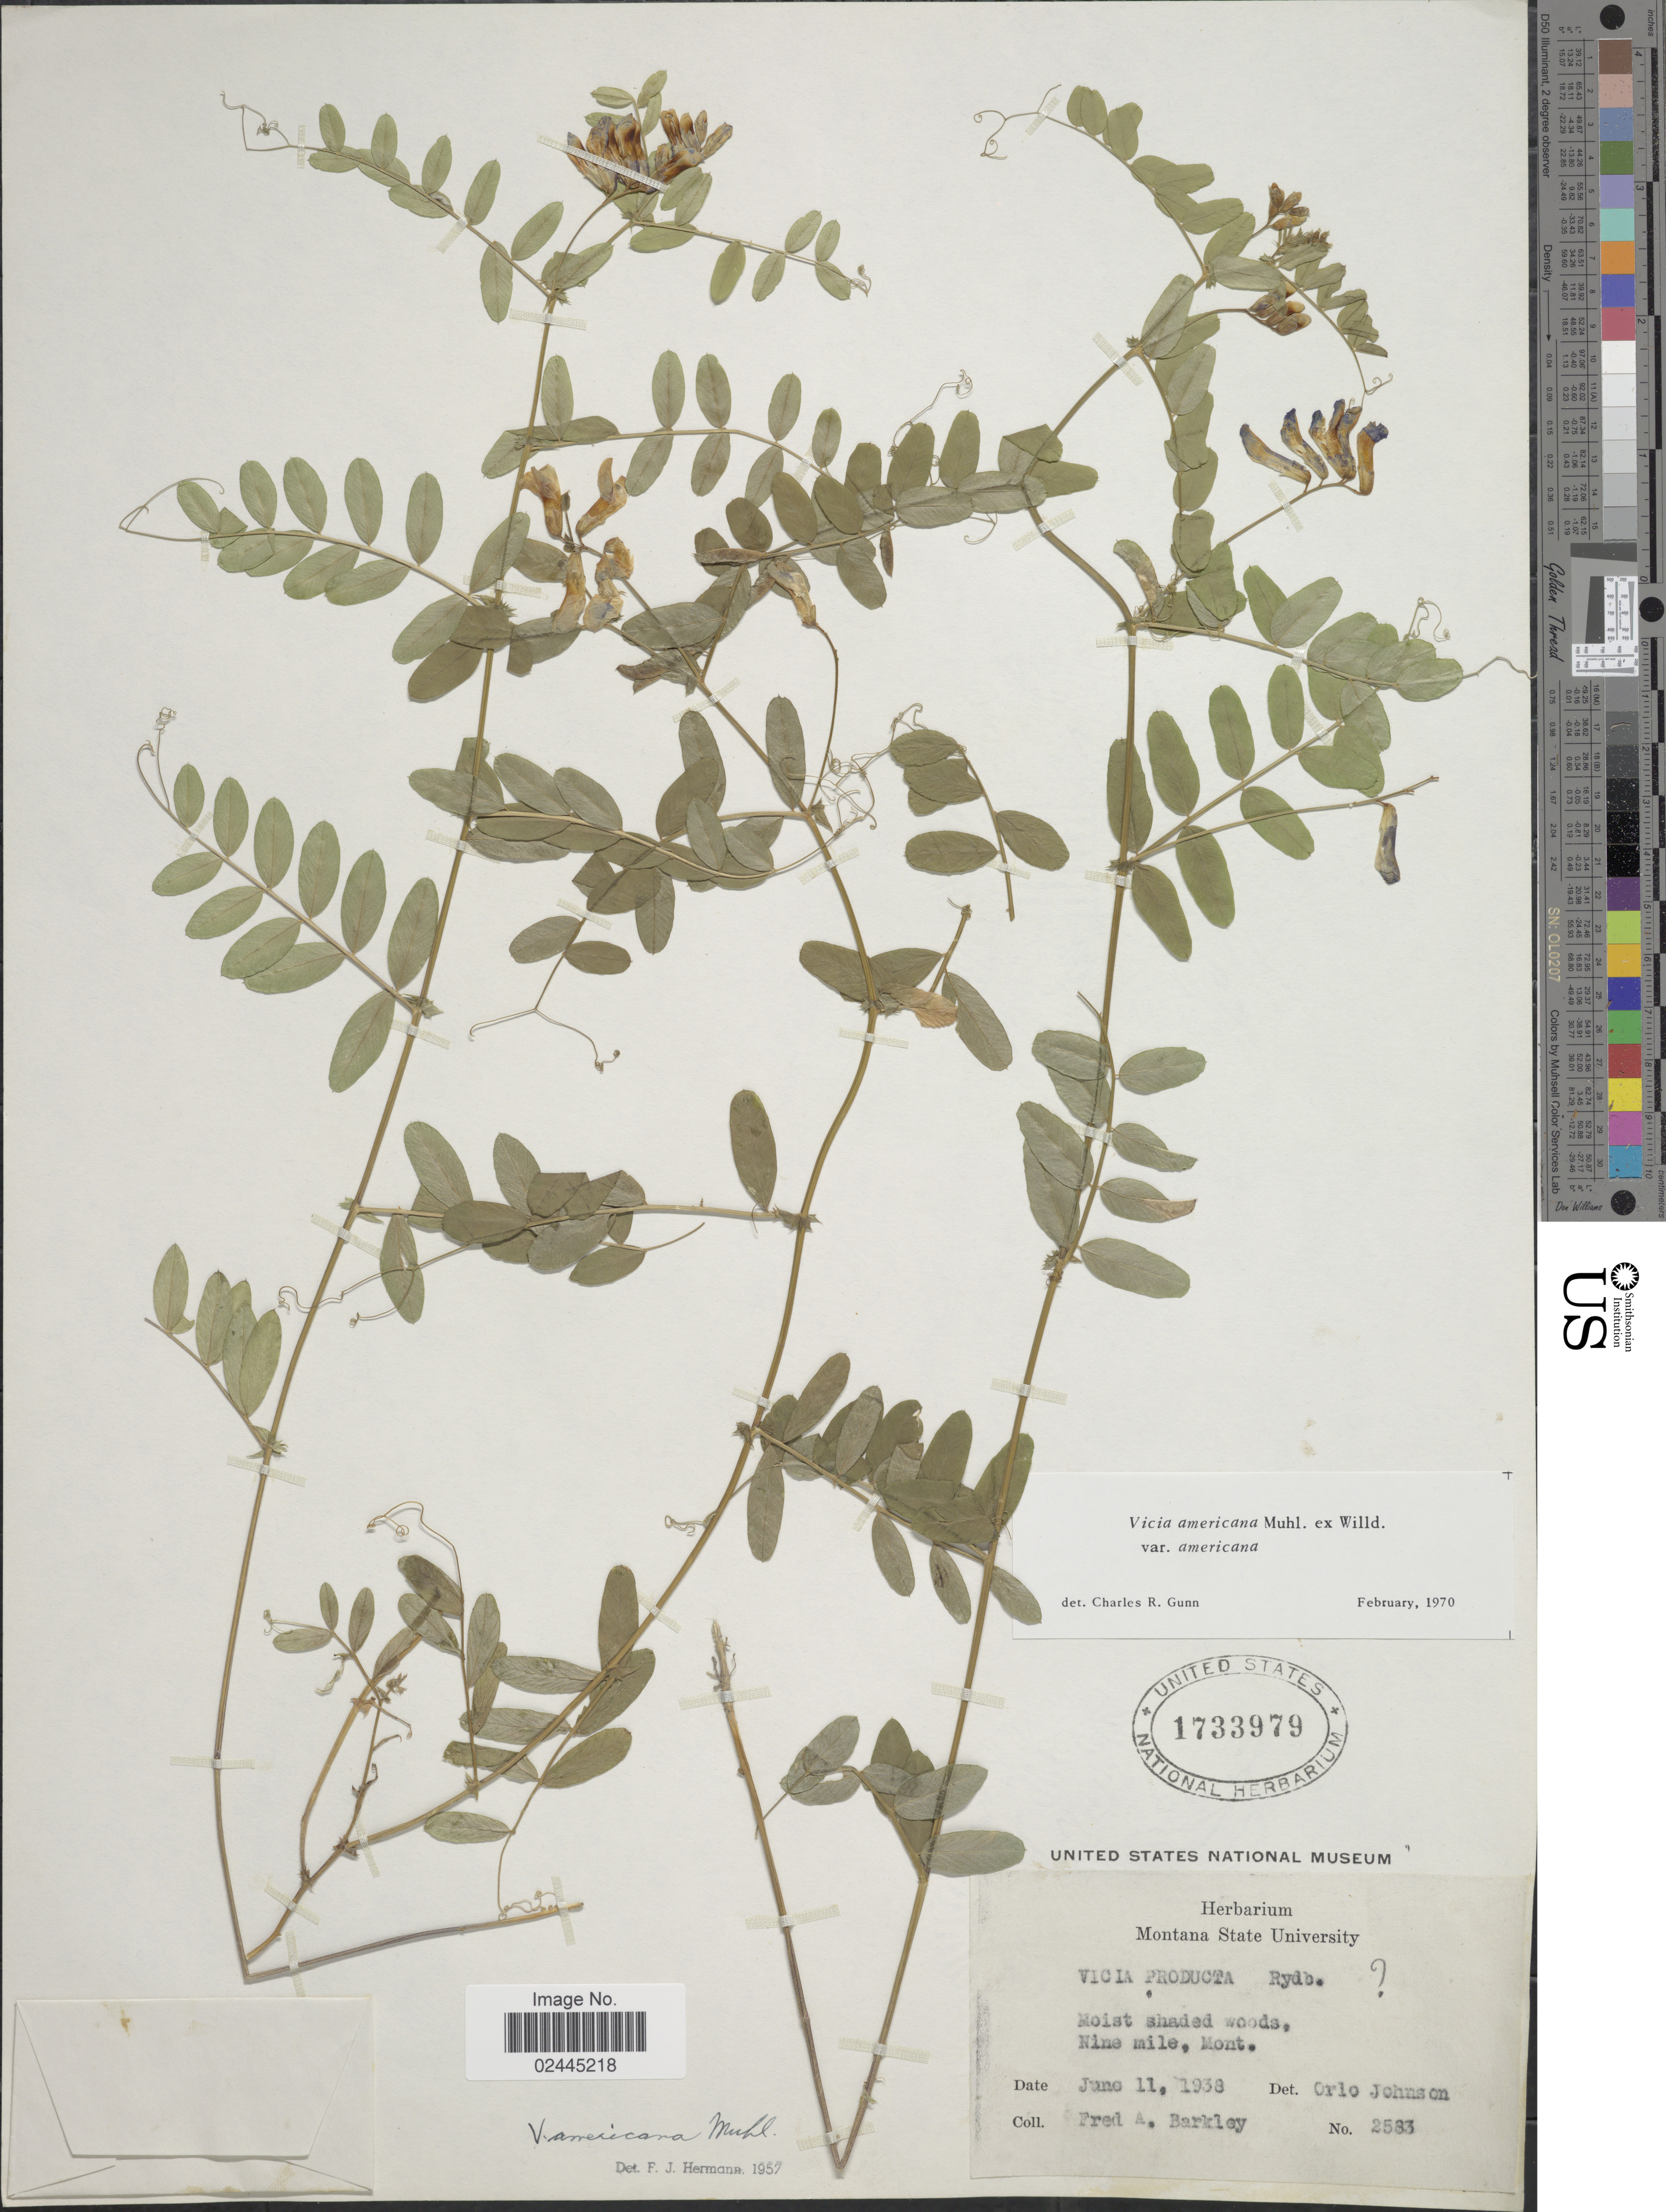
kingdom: Plantae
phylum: Tracheophyta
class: Magnoliopsida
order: Fabales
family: Fabaceae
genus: Vicia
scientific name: Vicia americana var. americana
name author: Muhl. ex Willd.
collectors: F. A. Barkley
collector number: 2583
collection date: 1938-06-11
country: United States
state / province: Montana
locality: Nine mile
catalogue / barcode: US 1733979